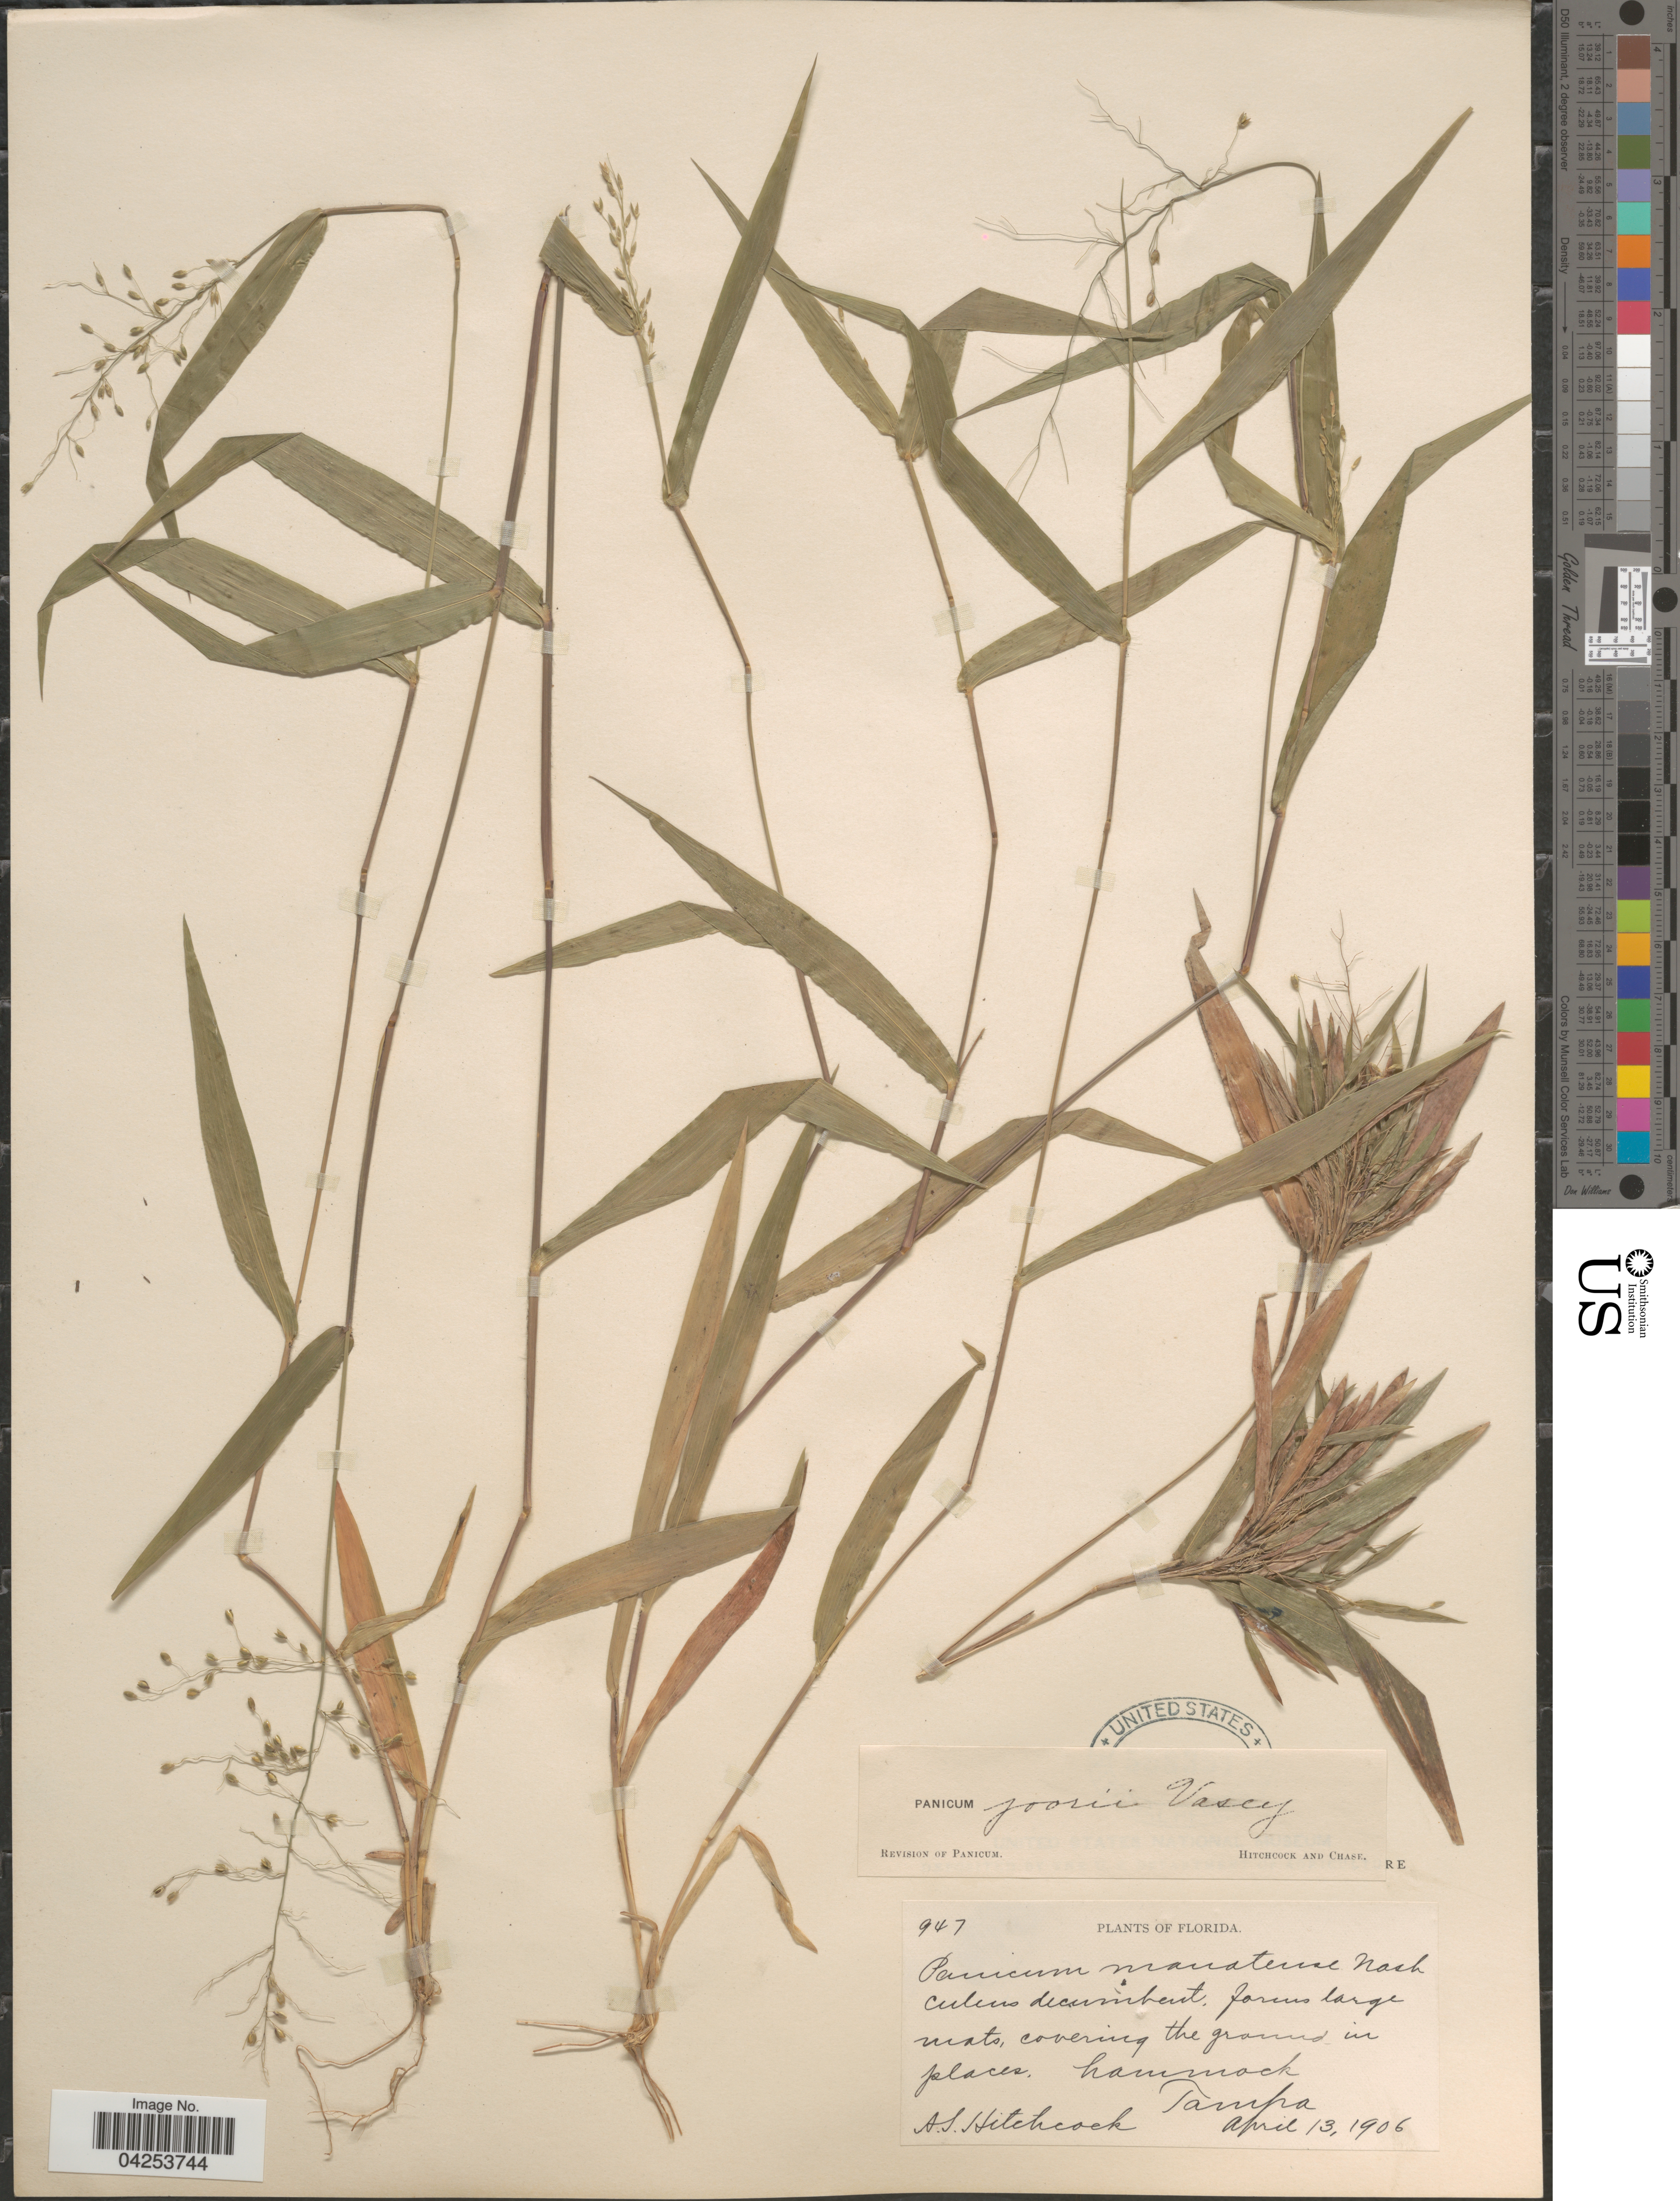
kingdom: Plantae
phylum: Tracheophyta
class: Liliopsida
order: Poales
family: Poaceae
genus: Dichanthelium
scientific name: Dichanthelium commutatum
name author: (Schult.) Gould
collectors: A. S. Hitchcock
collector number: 947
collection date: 1906-04-13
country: United States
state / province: Florida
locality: Tampa.